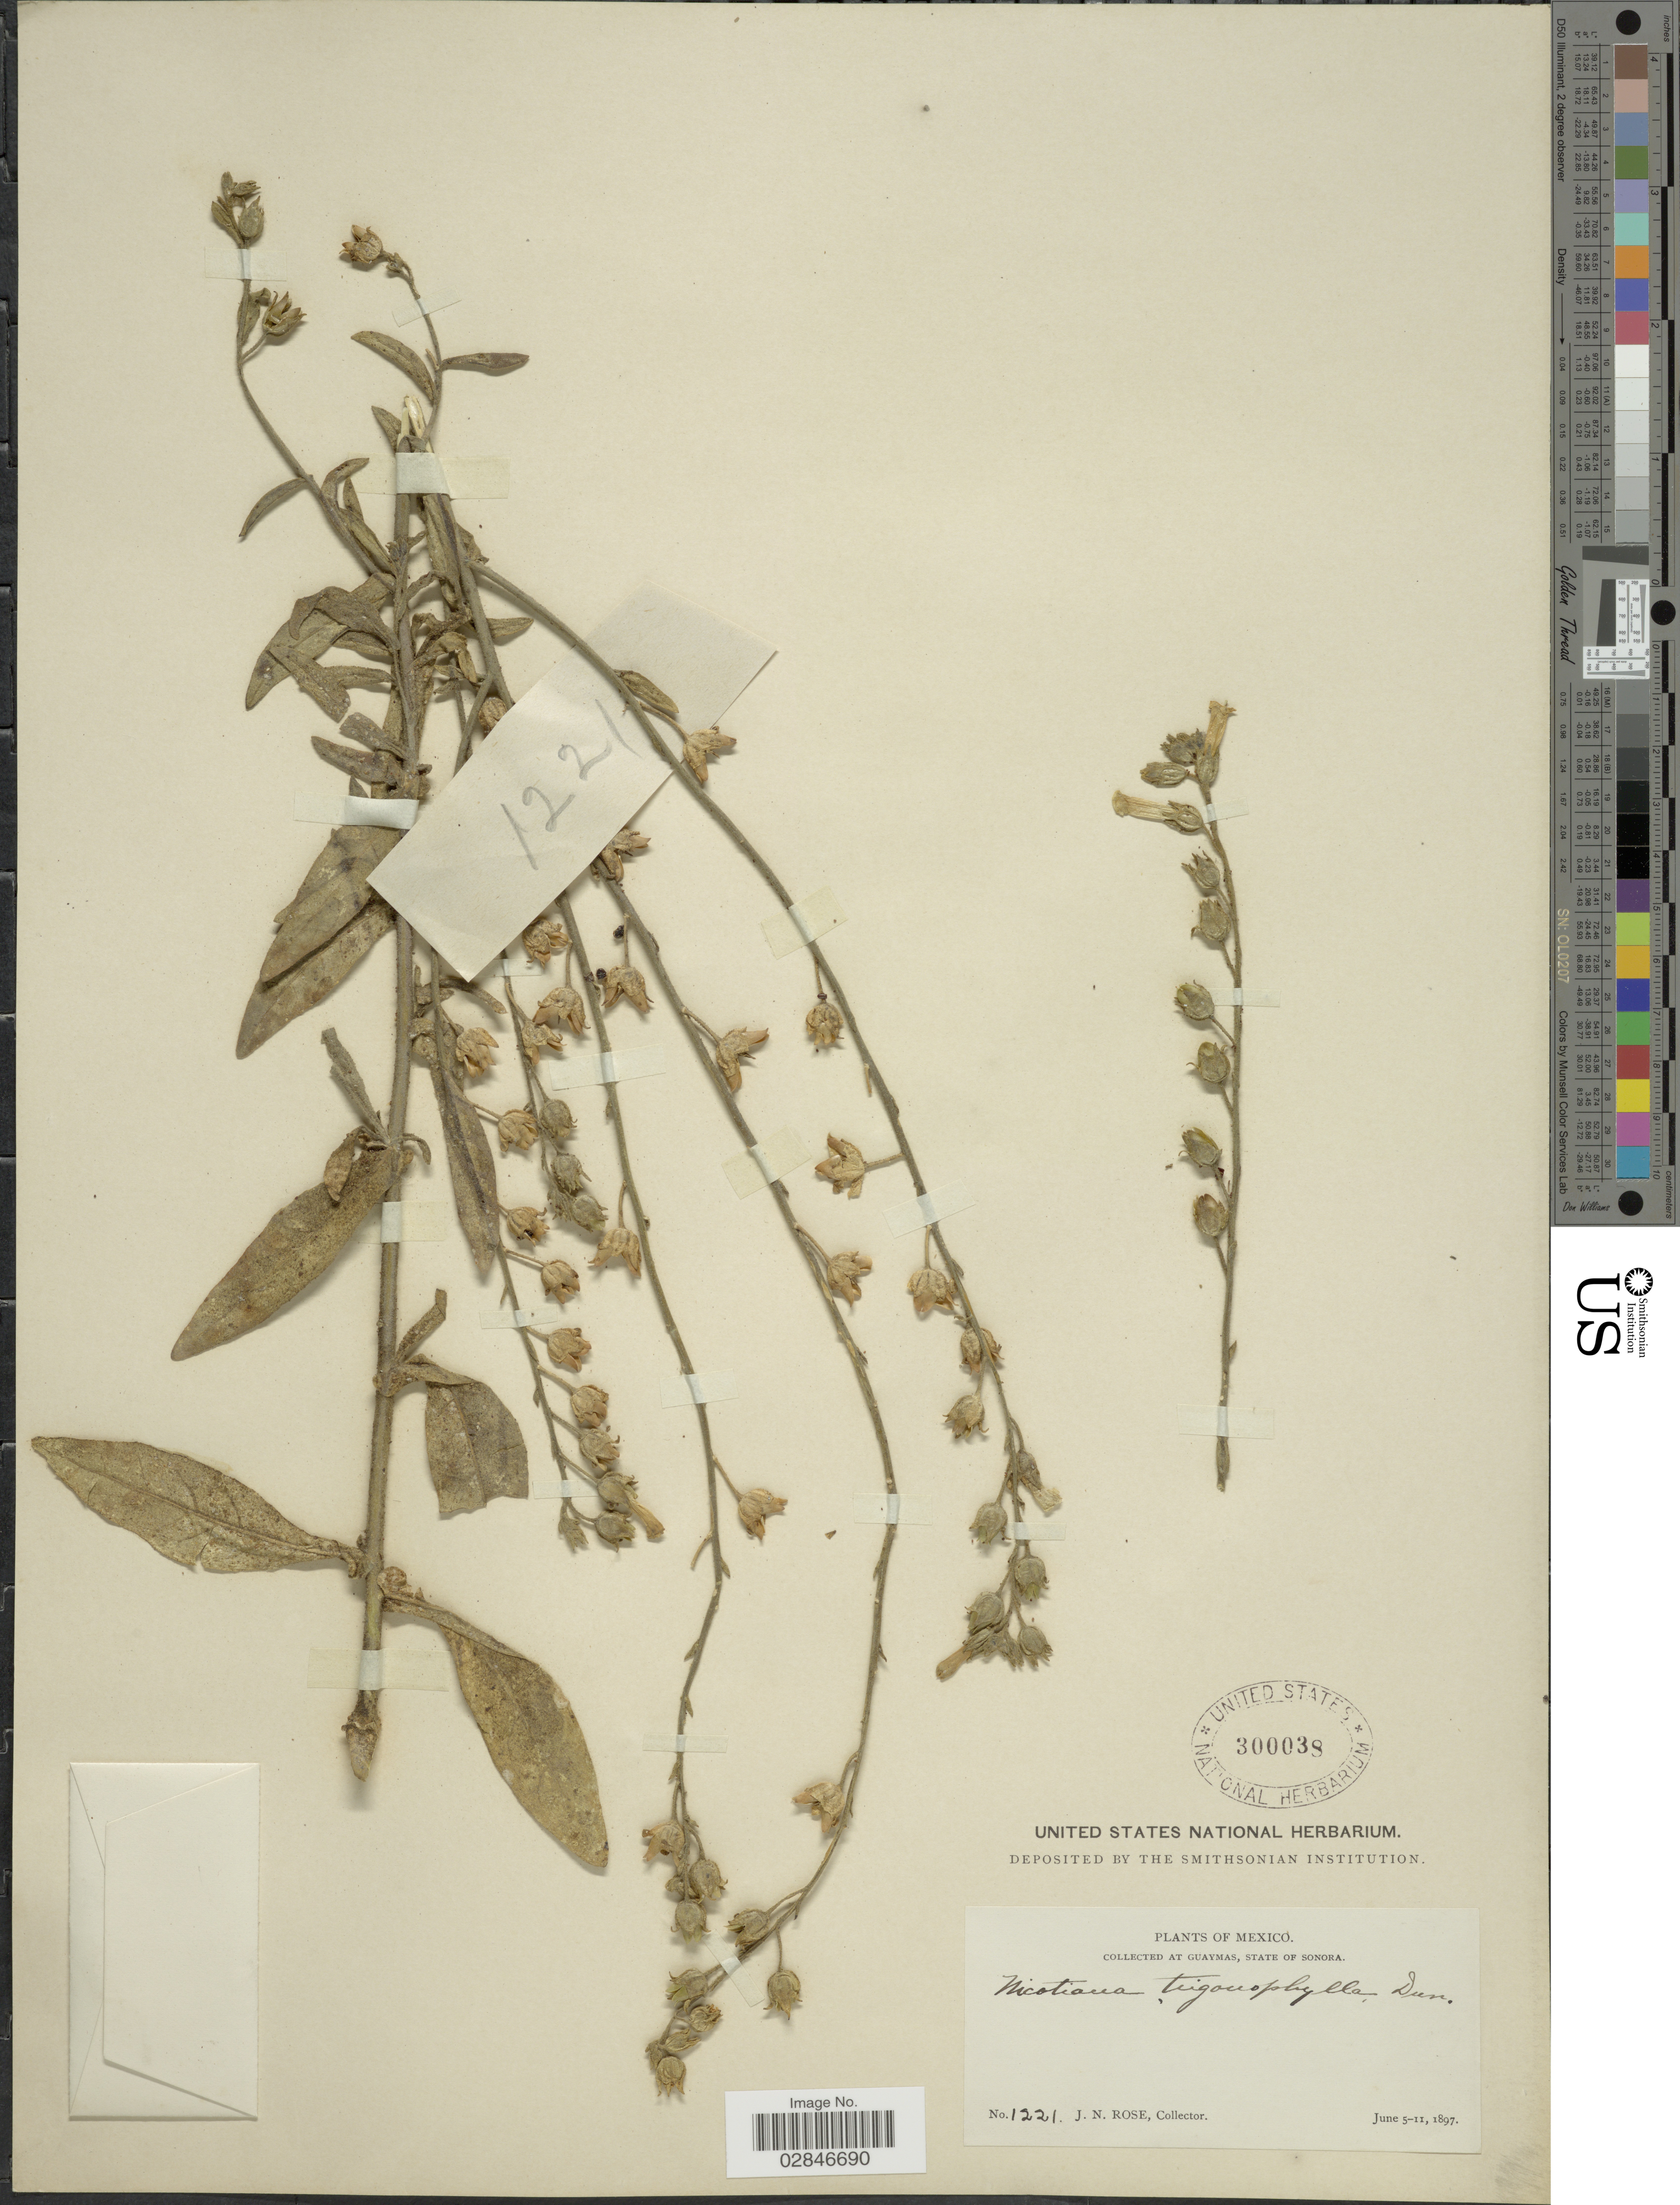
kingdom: Plantae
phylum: Tracheophyta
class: Magnoliopsida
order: Solanales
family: Solanaceae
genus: Nicotiana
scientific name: Nicotiana trigonophylla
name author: Dunal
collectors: J. N. Rose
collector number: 1221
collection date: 1897-06-05/1897-06-11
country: Mexico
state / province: Sonora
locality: At Guaymas.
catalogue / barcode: US 30038